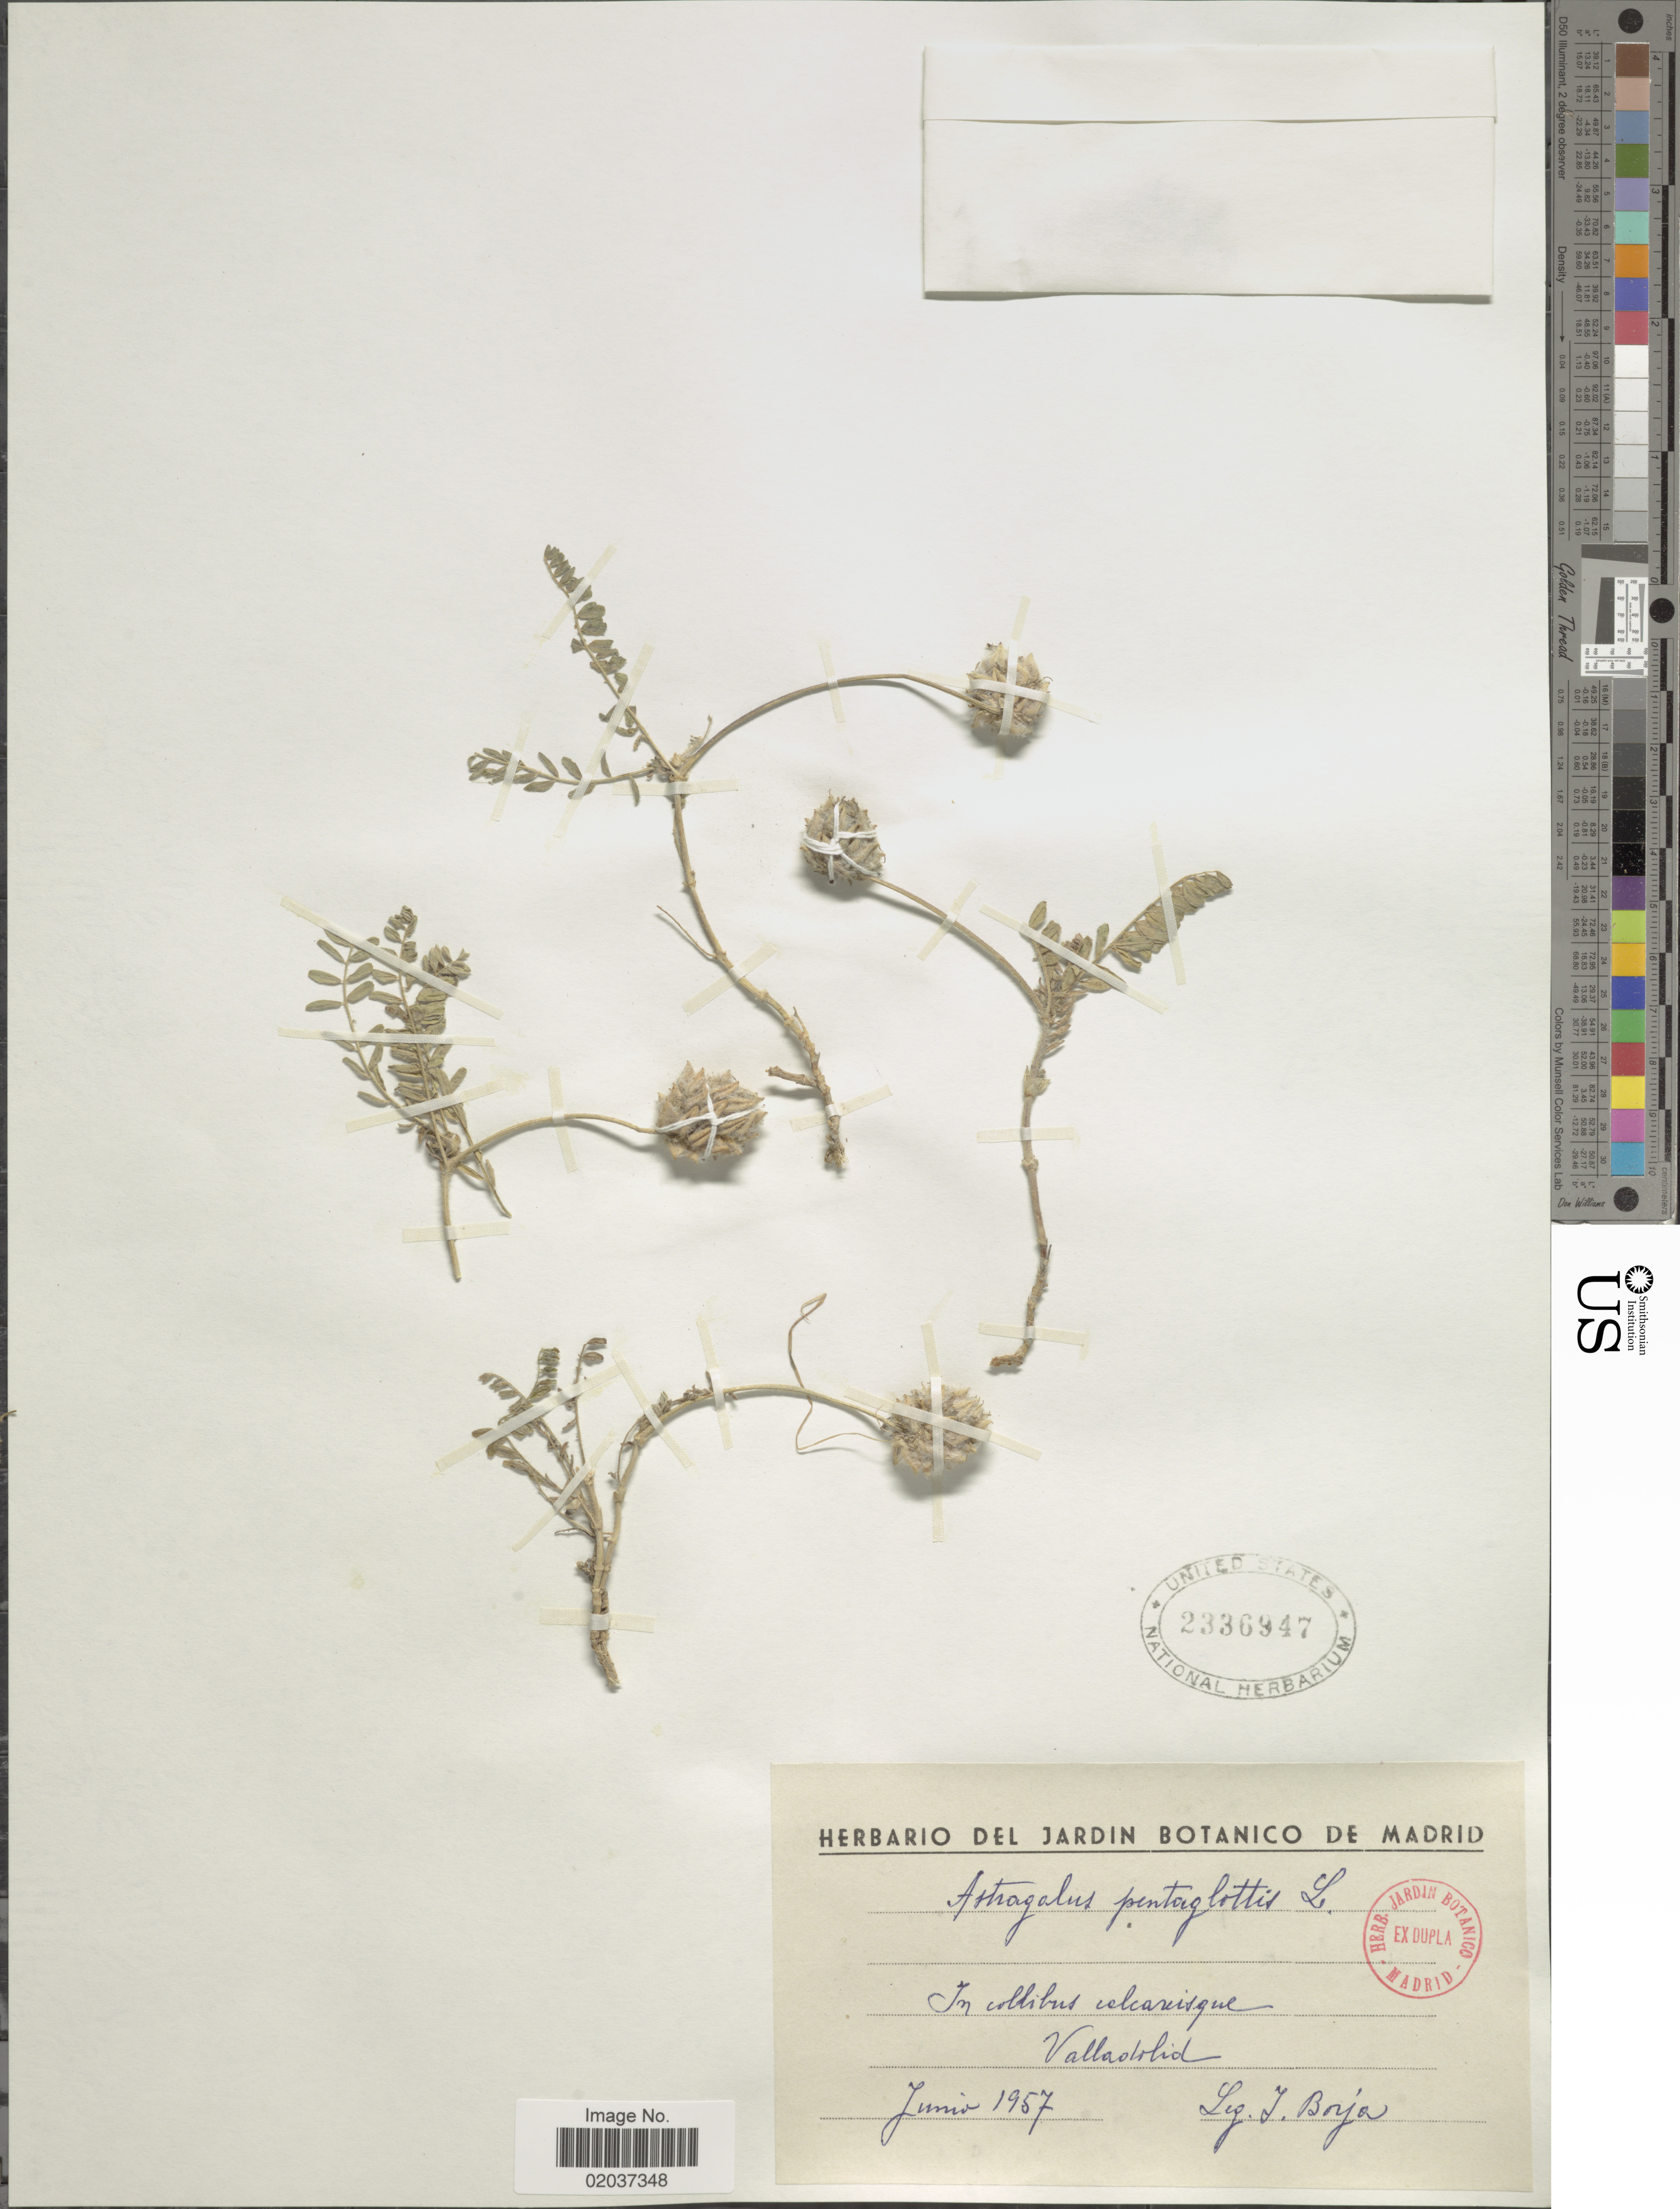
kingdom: Plantae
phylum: Tracheophyta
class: Magnoliopsida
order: Fabales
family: Fabaceae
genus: Astragalus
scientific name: Astragalus pentaglottis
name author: L.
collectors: J. Borja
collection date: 1957-06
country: Spain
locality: In collibus calcarisque, Valladolid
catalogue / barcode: US 2336947